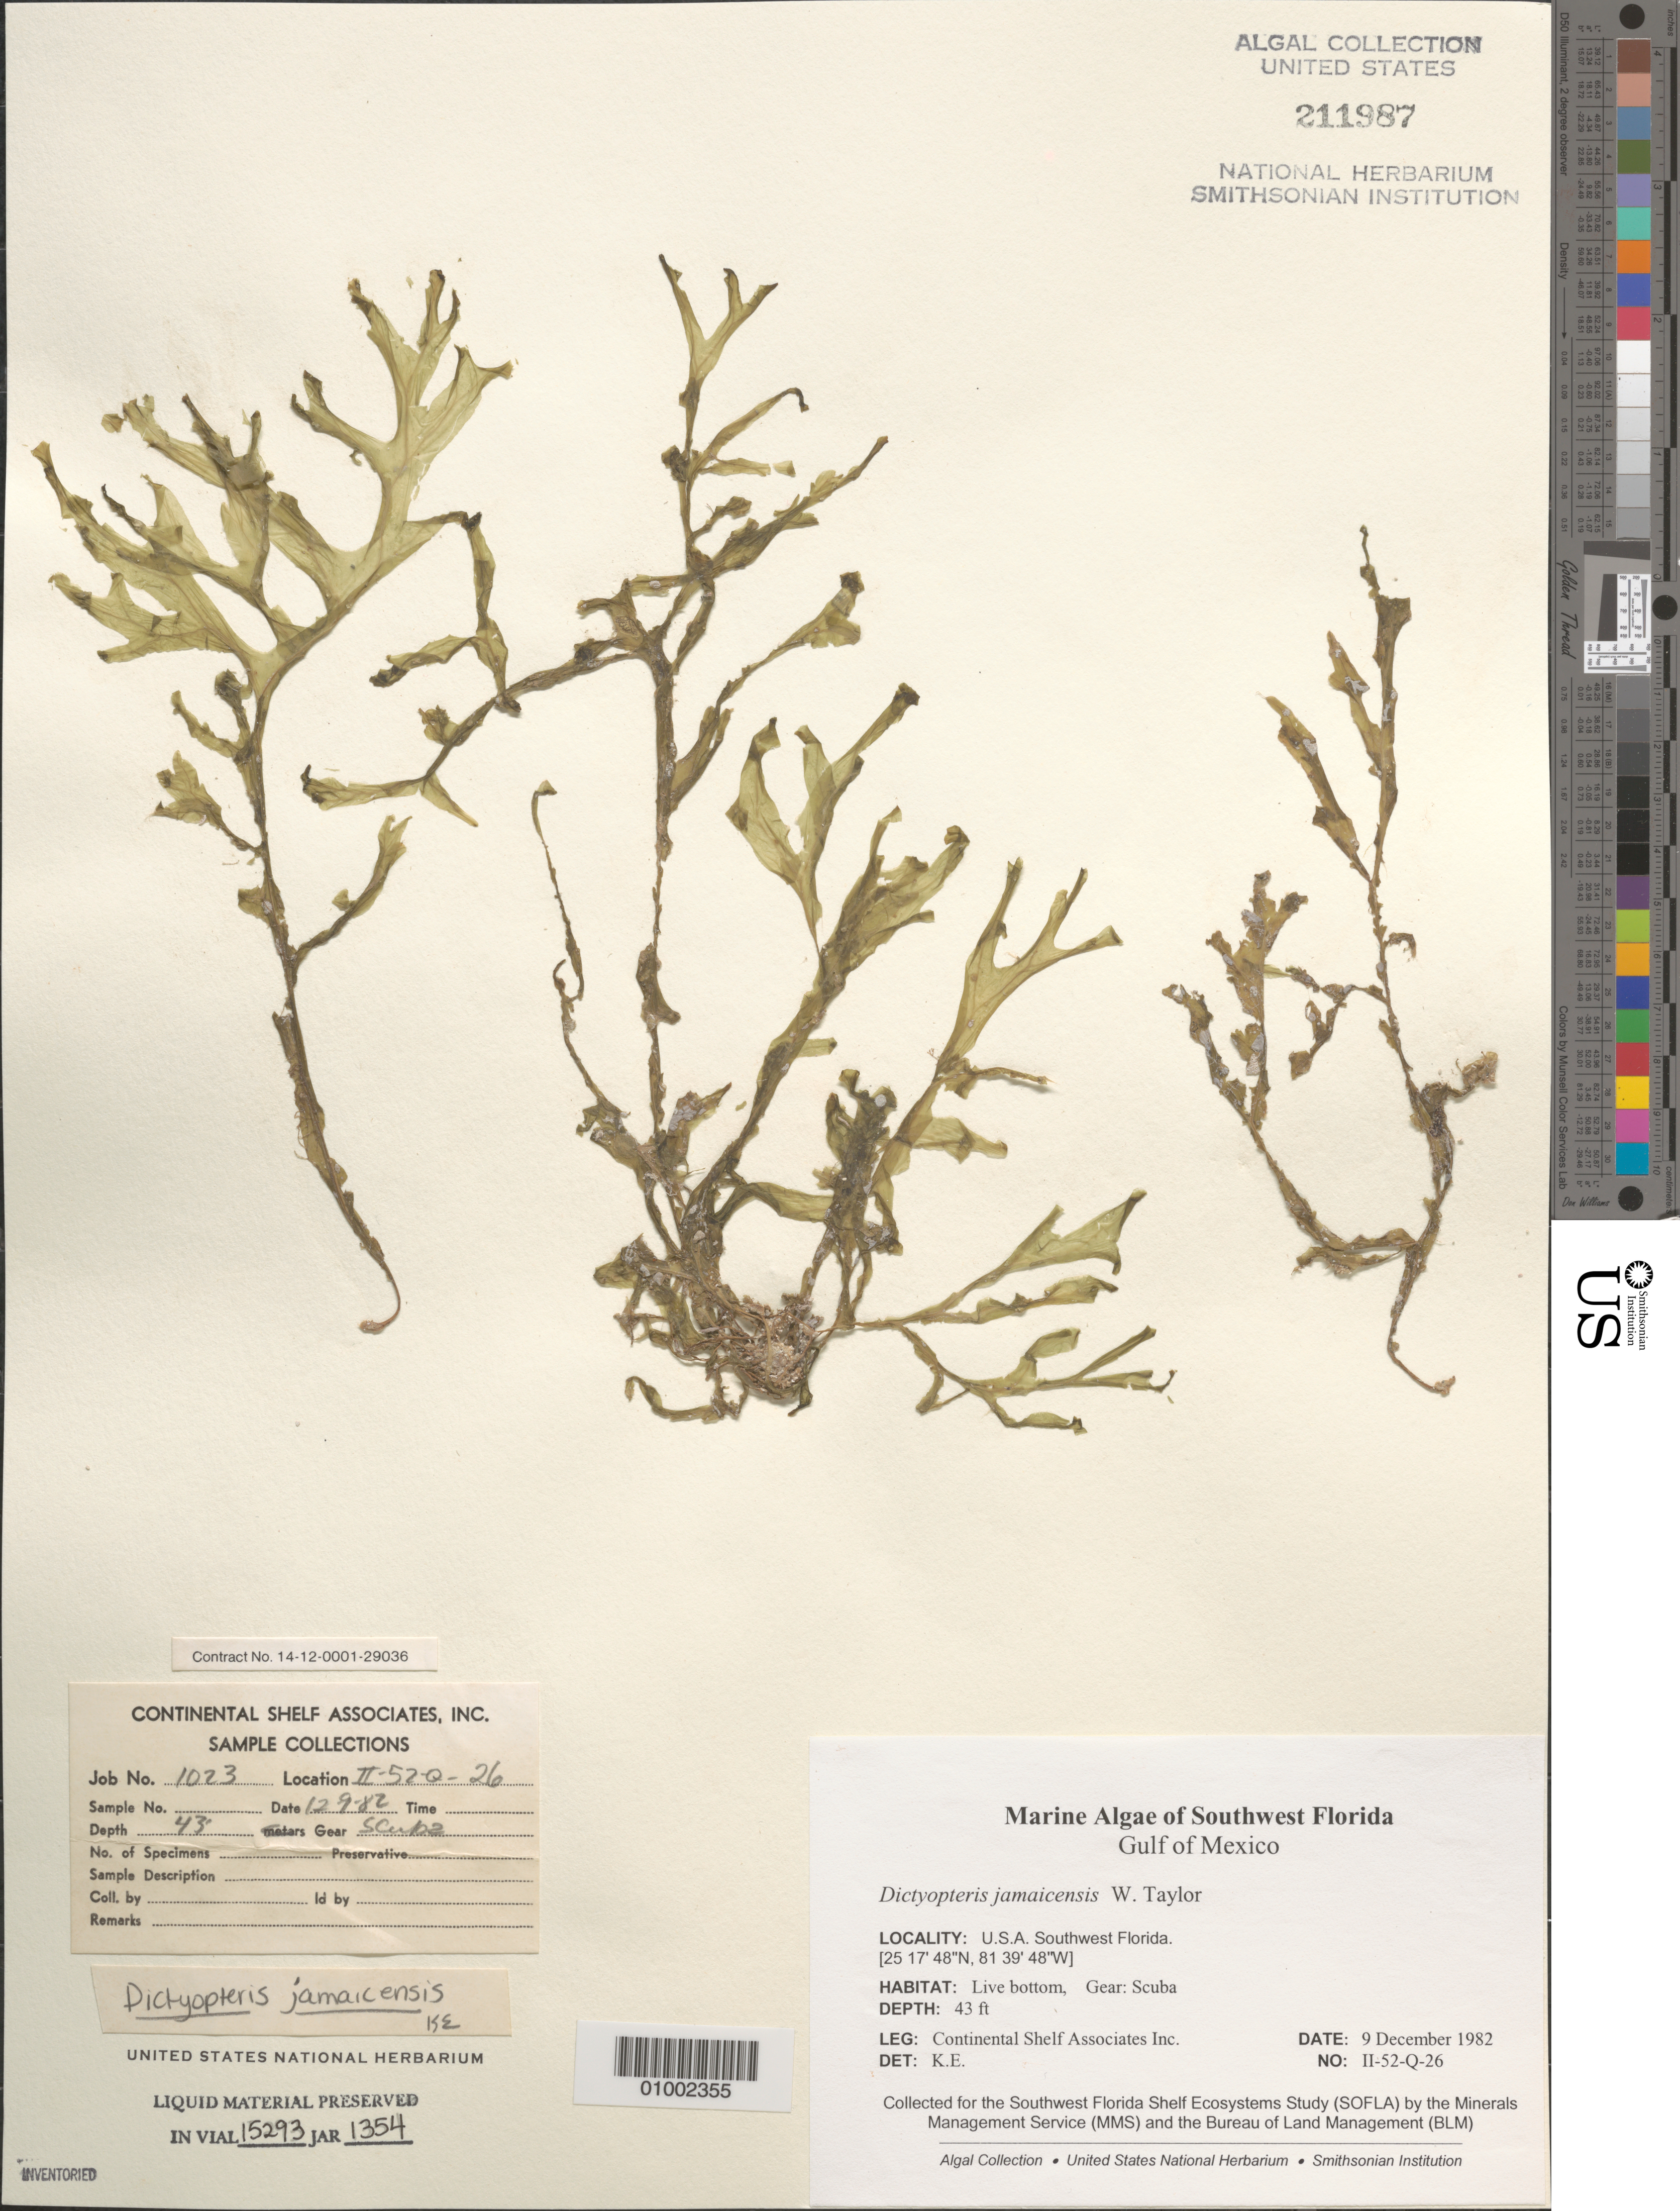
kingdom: Chromista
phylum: Ochrophyta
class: Phaeophyceae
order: Dictyotales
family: Dictyotaceae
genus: Dictyopteris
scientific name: Dictyopteris jamaicensis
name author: W.R. Taylor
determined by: E., K.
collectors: Continental Shelf Associates Inc.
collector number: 1023-II-52-Q-26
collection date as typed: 09 Dec 1982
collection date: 1982-12-09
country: United States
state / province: Florida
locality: Gulf of Mexico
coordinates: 25 17'48"N, 81 39'48"W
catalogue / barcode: US 211987